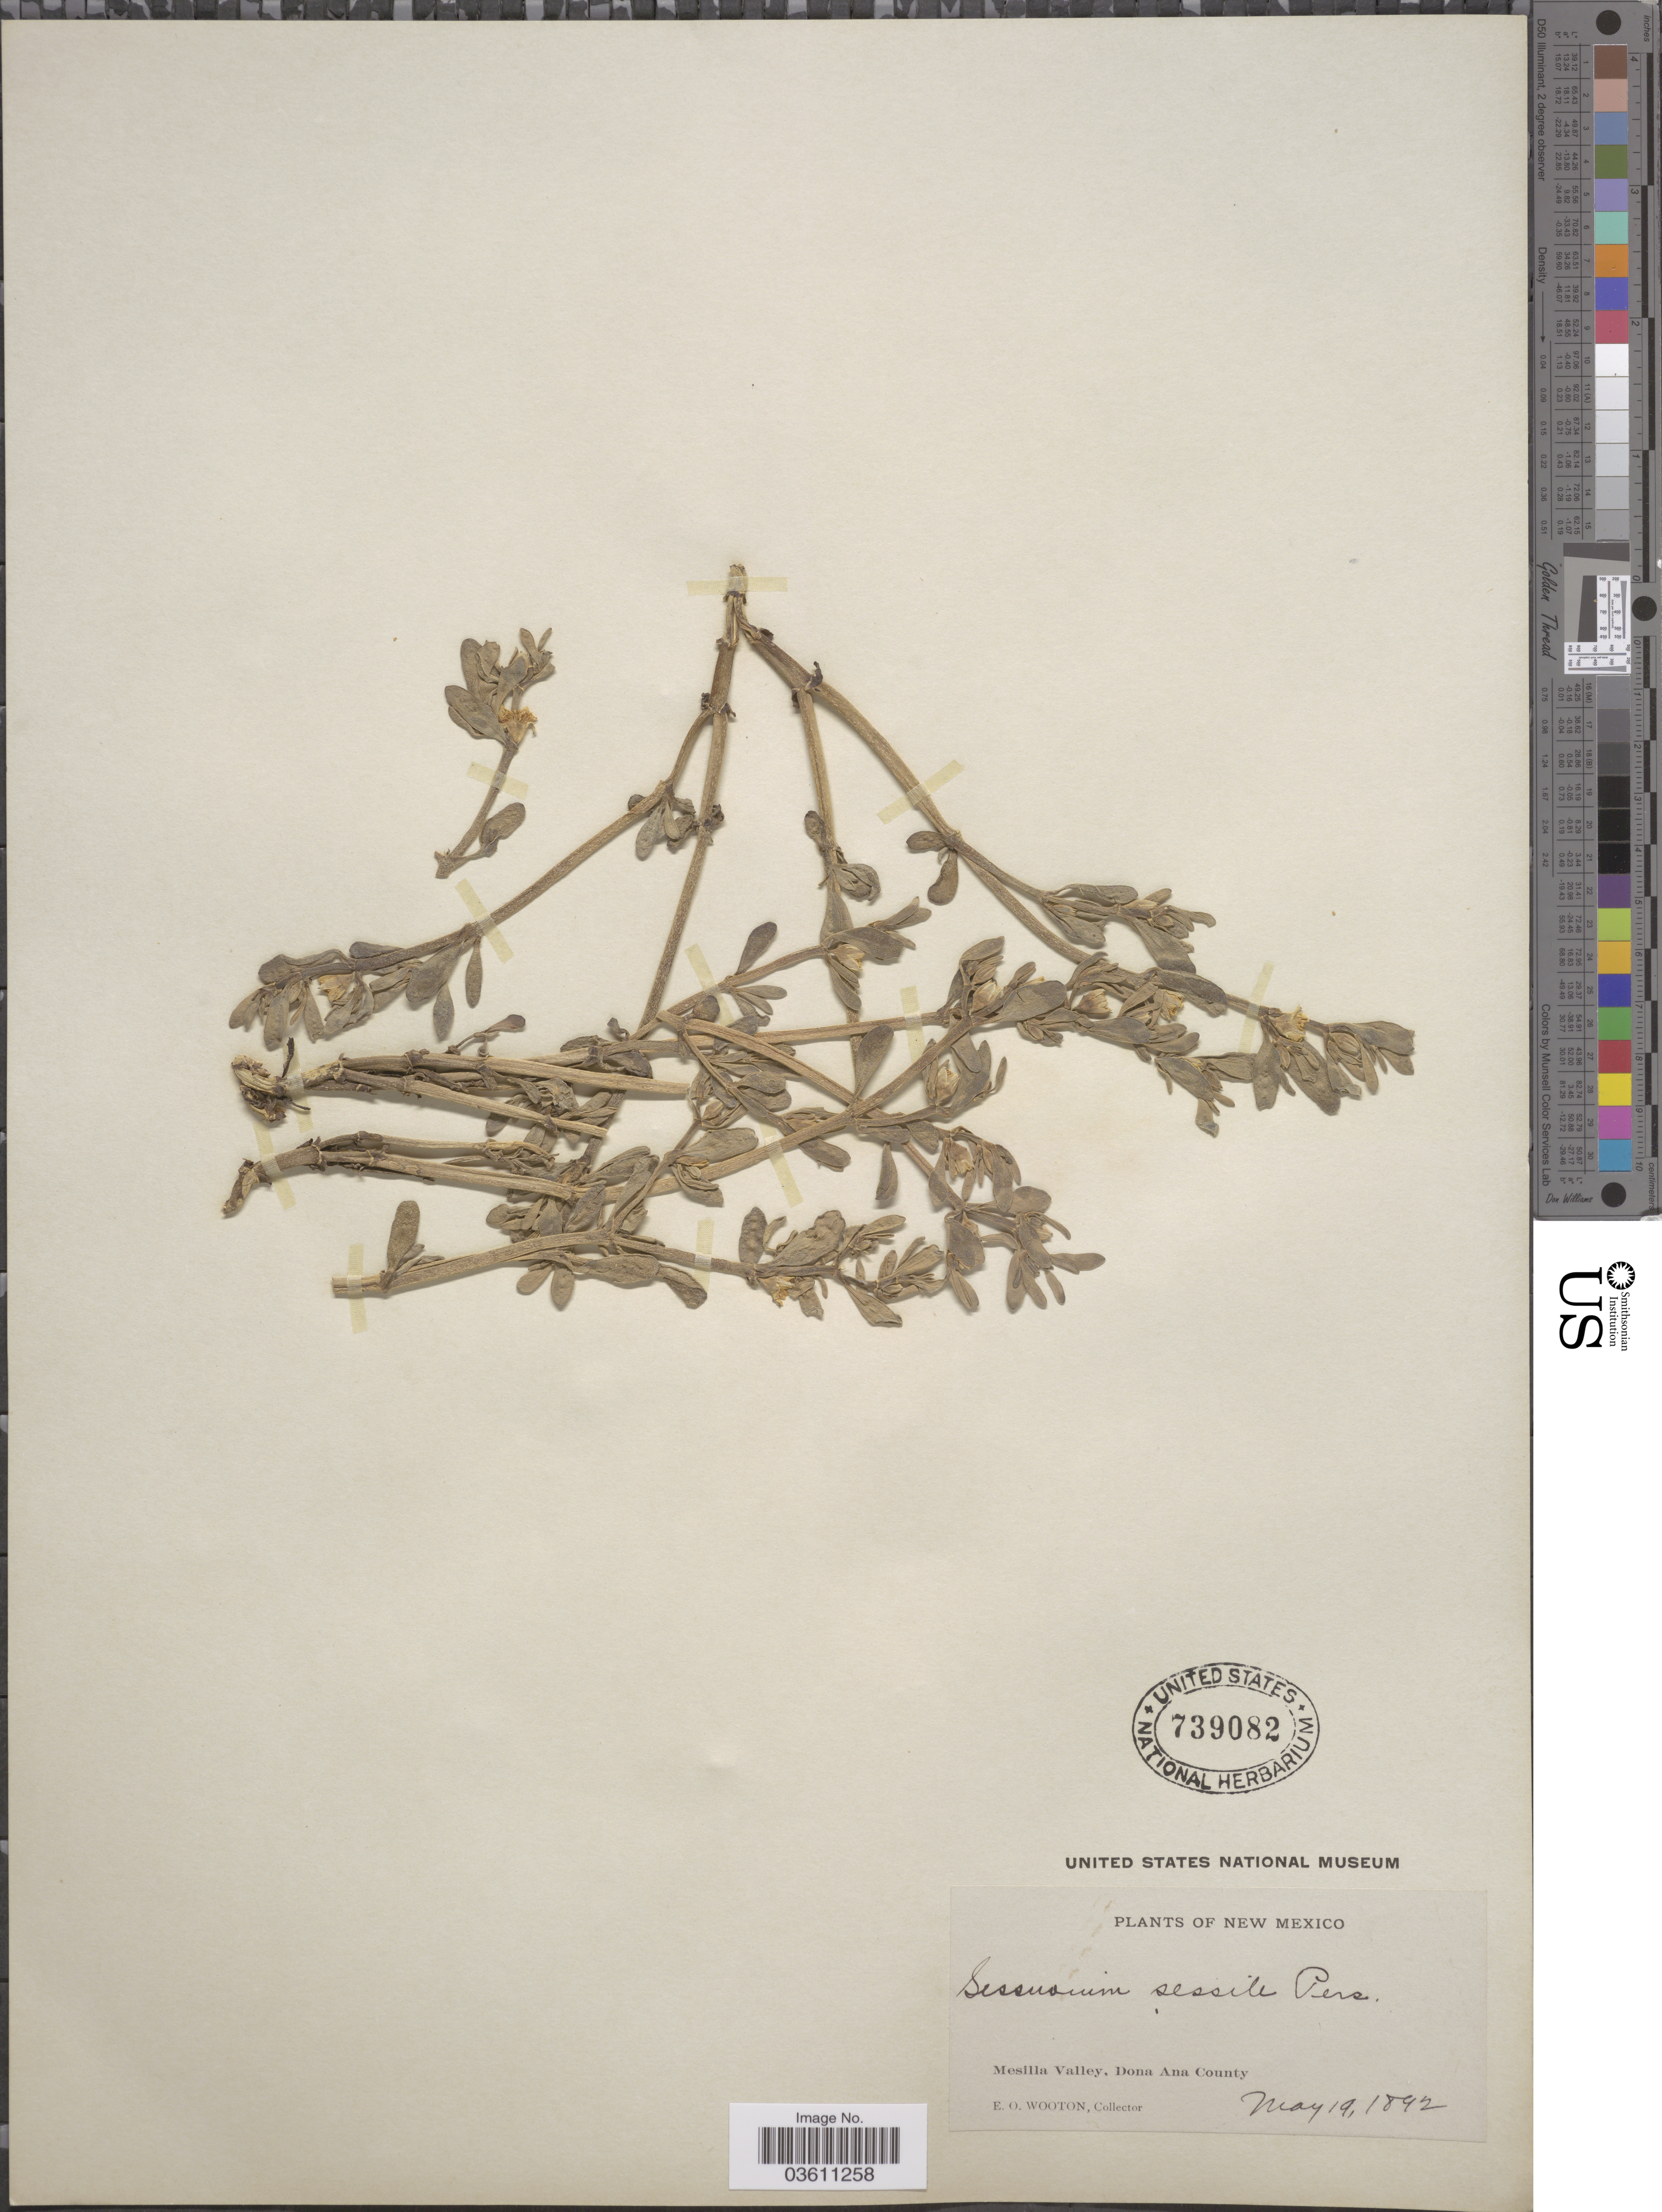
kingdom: Plantae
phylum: Tracheophyta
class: Magnoliopsida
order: Caryophyllales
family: Aizoaceae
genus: Sesuvium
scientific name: Sesuvium revolutifolium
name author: Ortega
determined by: Strong, Mark T., (BOT), Smithsonian Institution - National Museum of Natural History (UNITED STATES)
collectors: E. O. Wooton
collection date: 1892-05-19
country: United States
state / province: New Mexico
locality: Mesilla Valley, Dona Ana County.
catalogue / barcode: US 739082